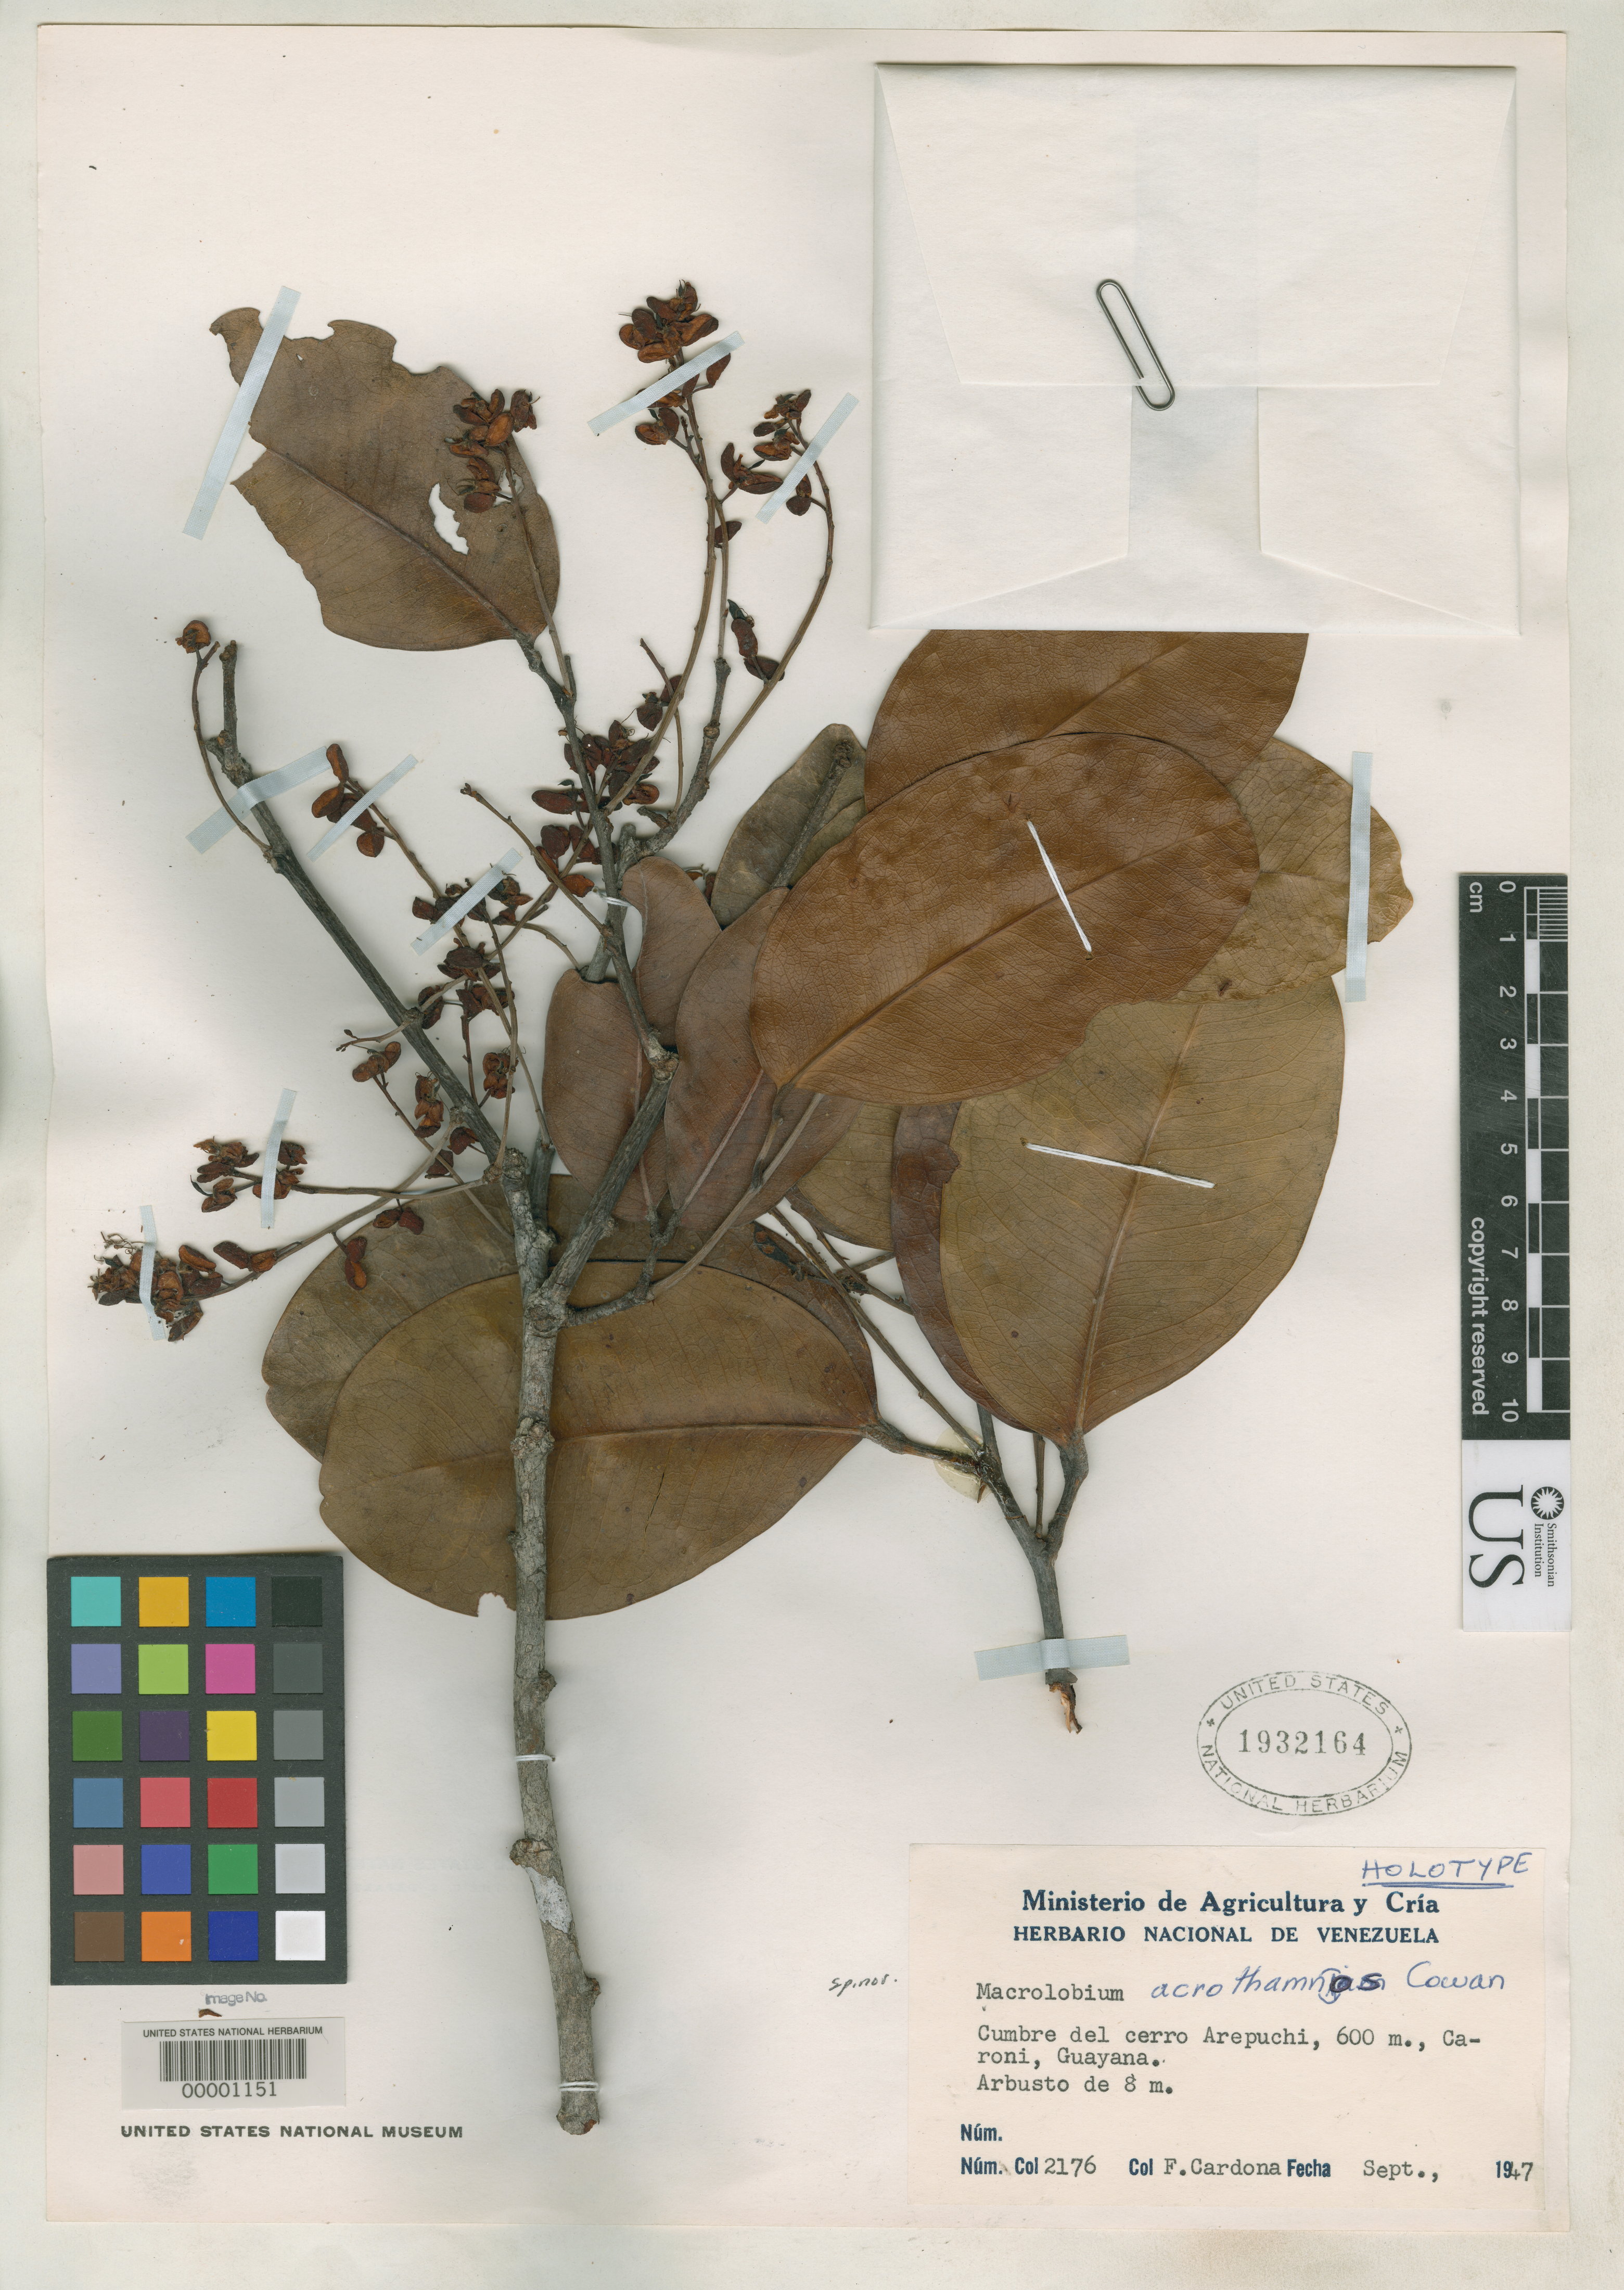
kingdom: Plantae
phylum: Tracheophyta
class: Magnoliopsida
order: Fabales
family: Fabaceae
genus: Macrolobium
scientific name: Macrolobium acrothamnos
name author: R.S. Cowan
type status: Holotype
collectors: F. Cardona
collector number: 2176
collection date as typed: Sep 1947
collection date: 1947-09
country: Venezuela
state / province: Bolivar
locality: Cerro Arepunchi, Rio Caroni, Guayana.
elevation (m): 600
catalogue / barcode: US 1932164